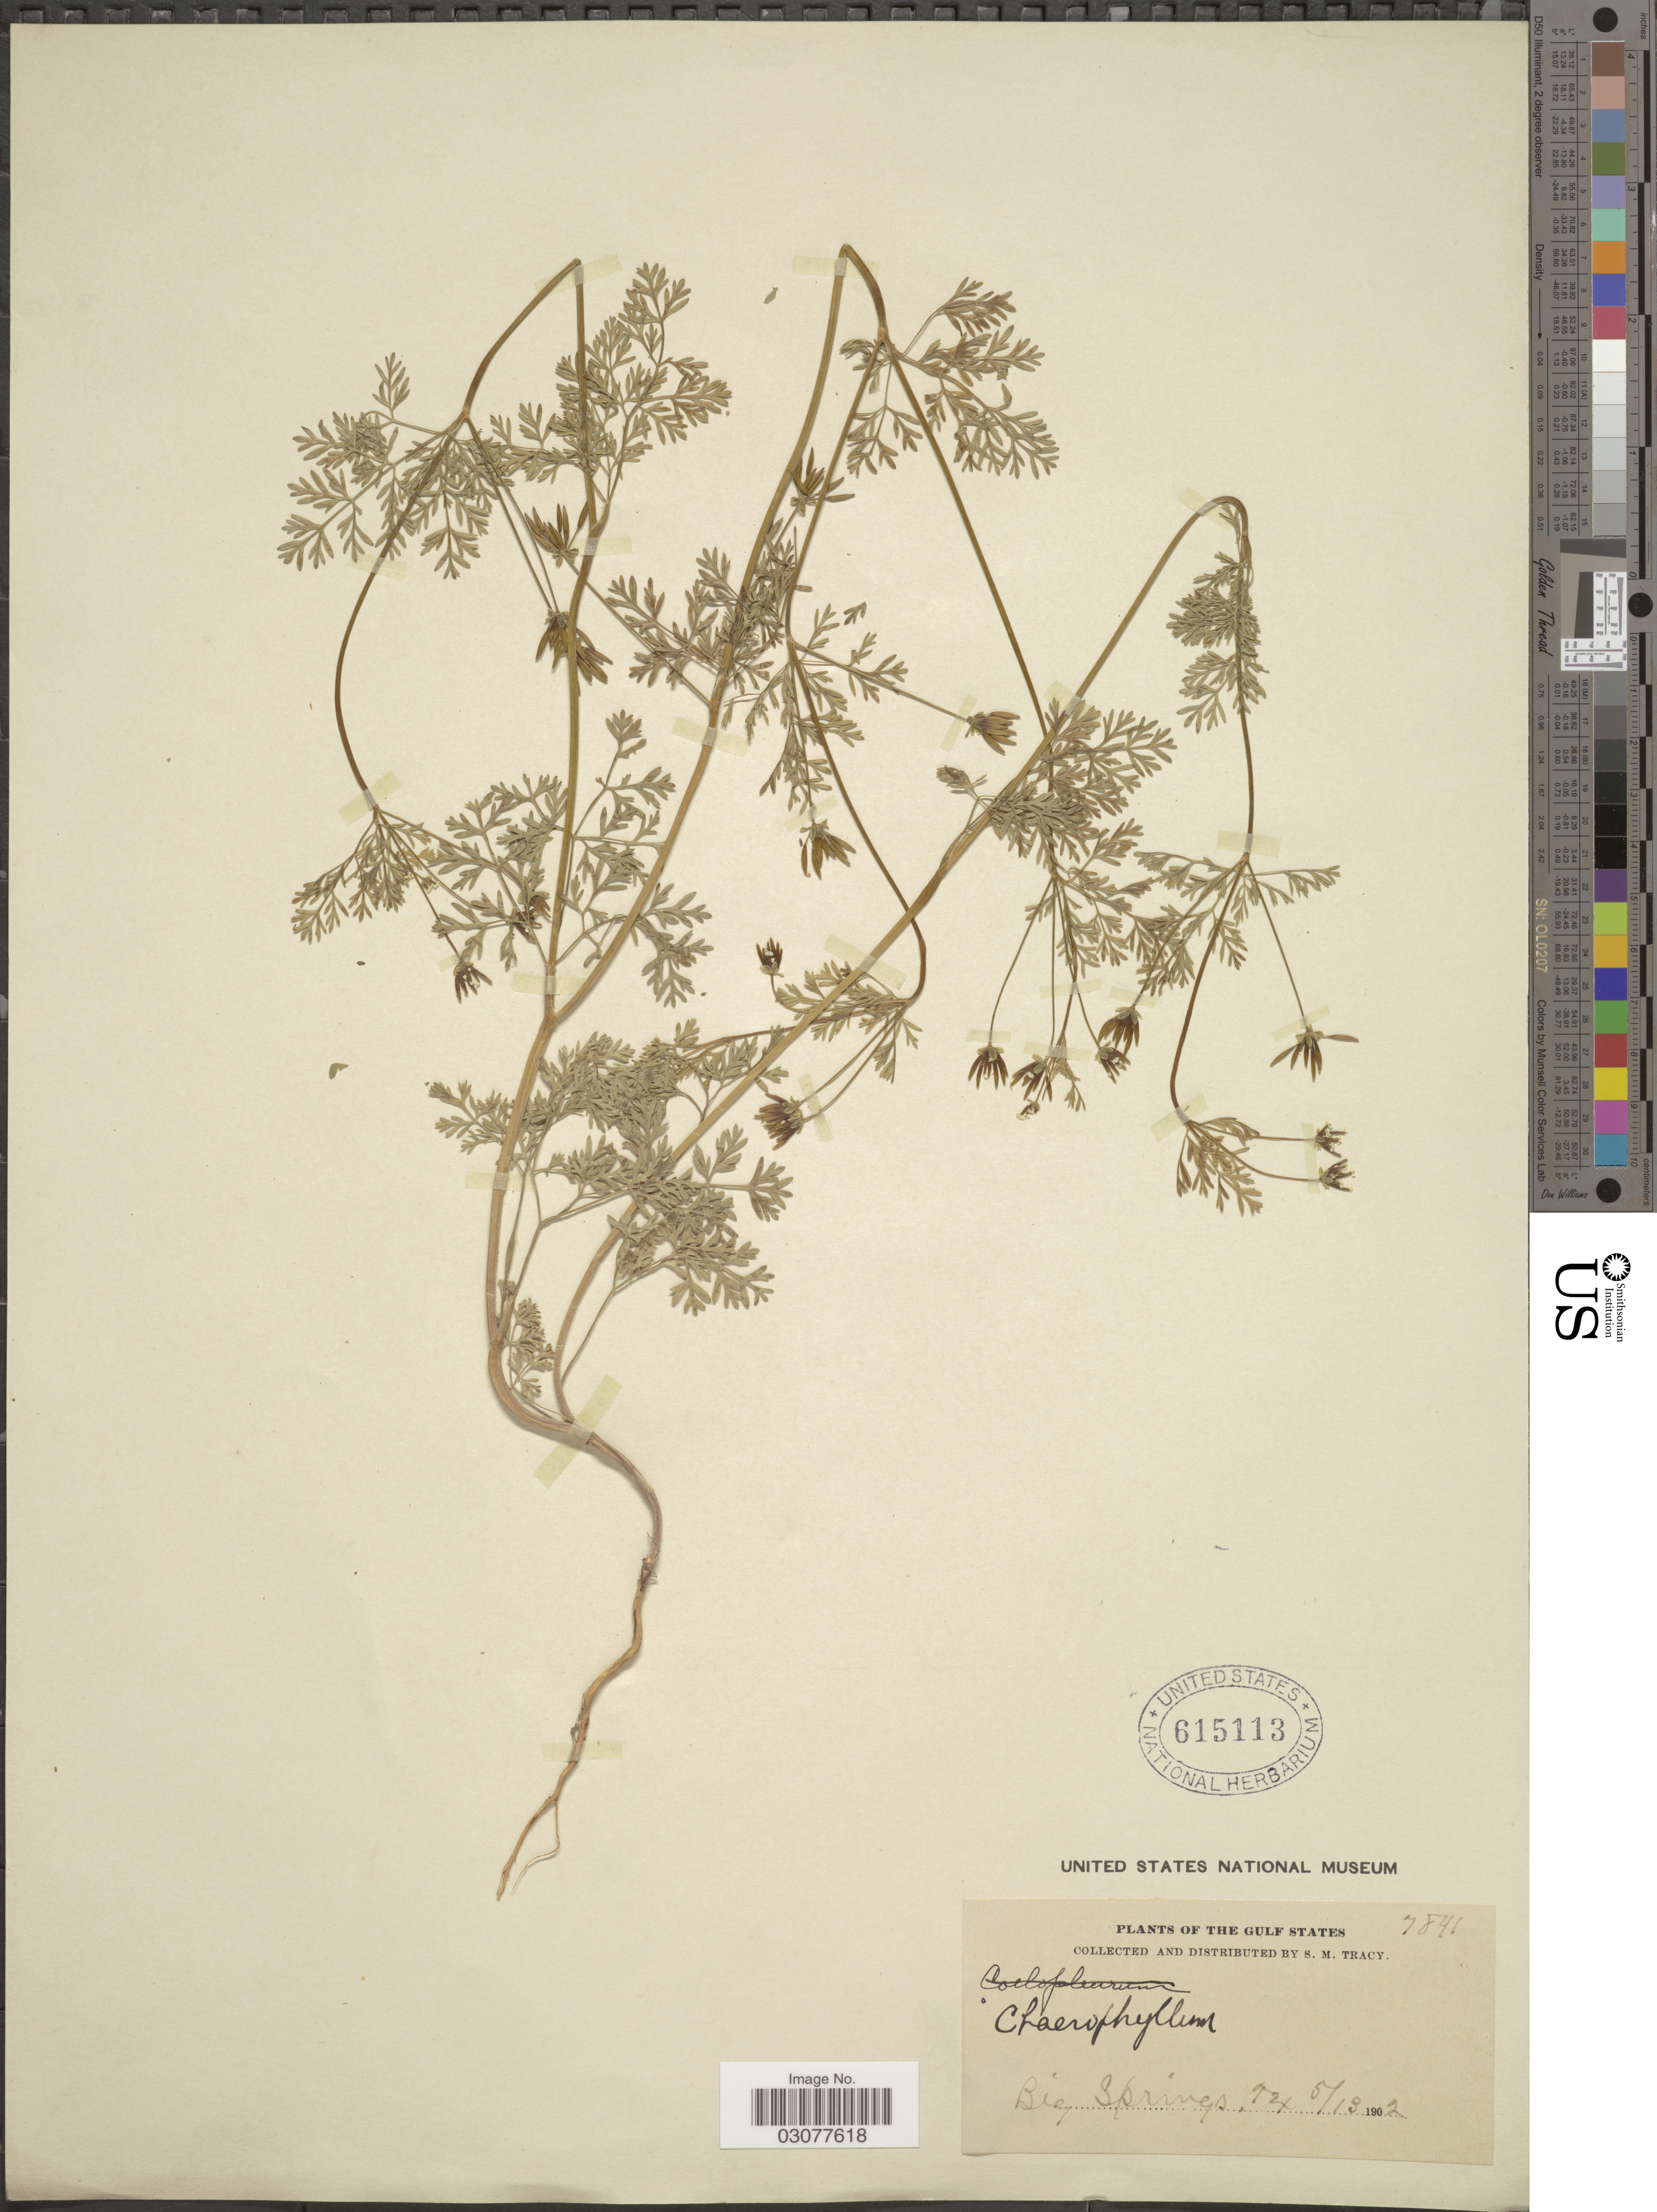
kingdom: Plantae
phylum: Tracheophyta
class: Magnoliopsida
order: Apiales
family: Apiaceae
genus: Chaerophyllum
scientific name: Chaerophyllum texanum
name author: J.M. Coult. & Rose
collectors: S. M. Tracy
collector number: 7841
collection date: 1902-05-13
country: United States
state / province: Texas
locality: The Gulf States, Big Springs.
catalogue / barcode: US 615113